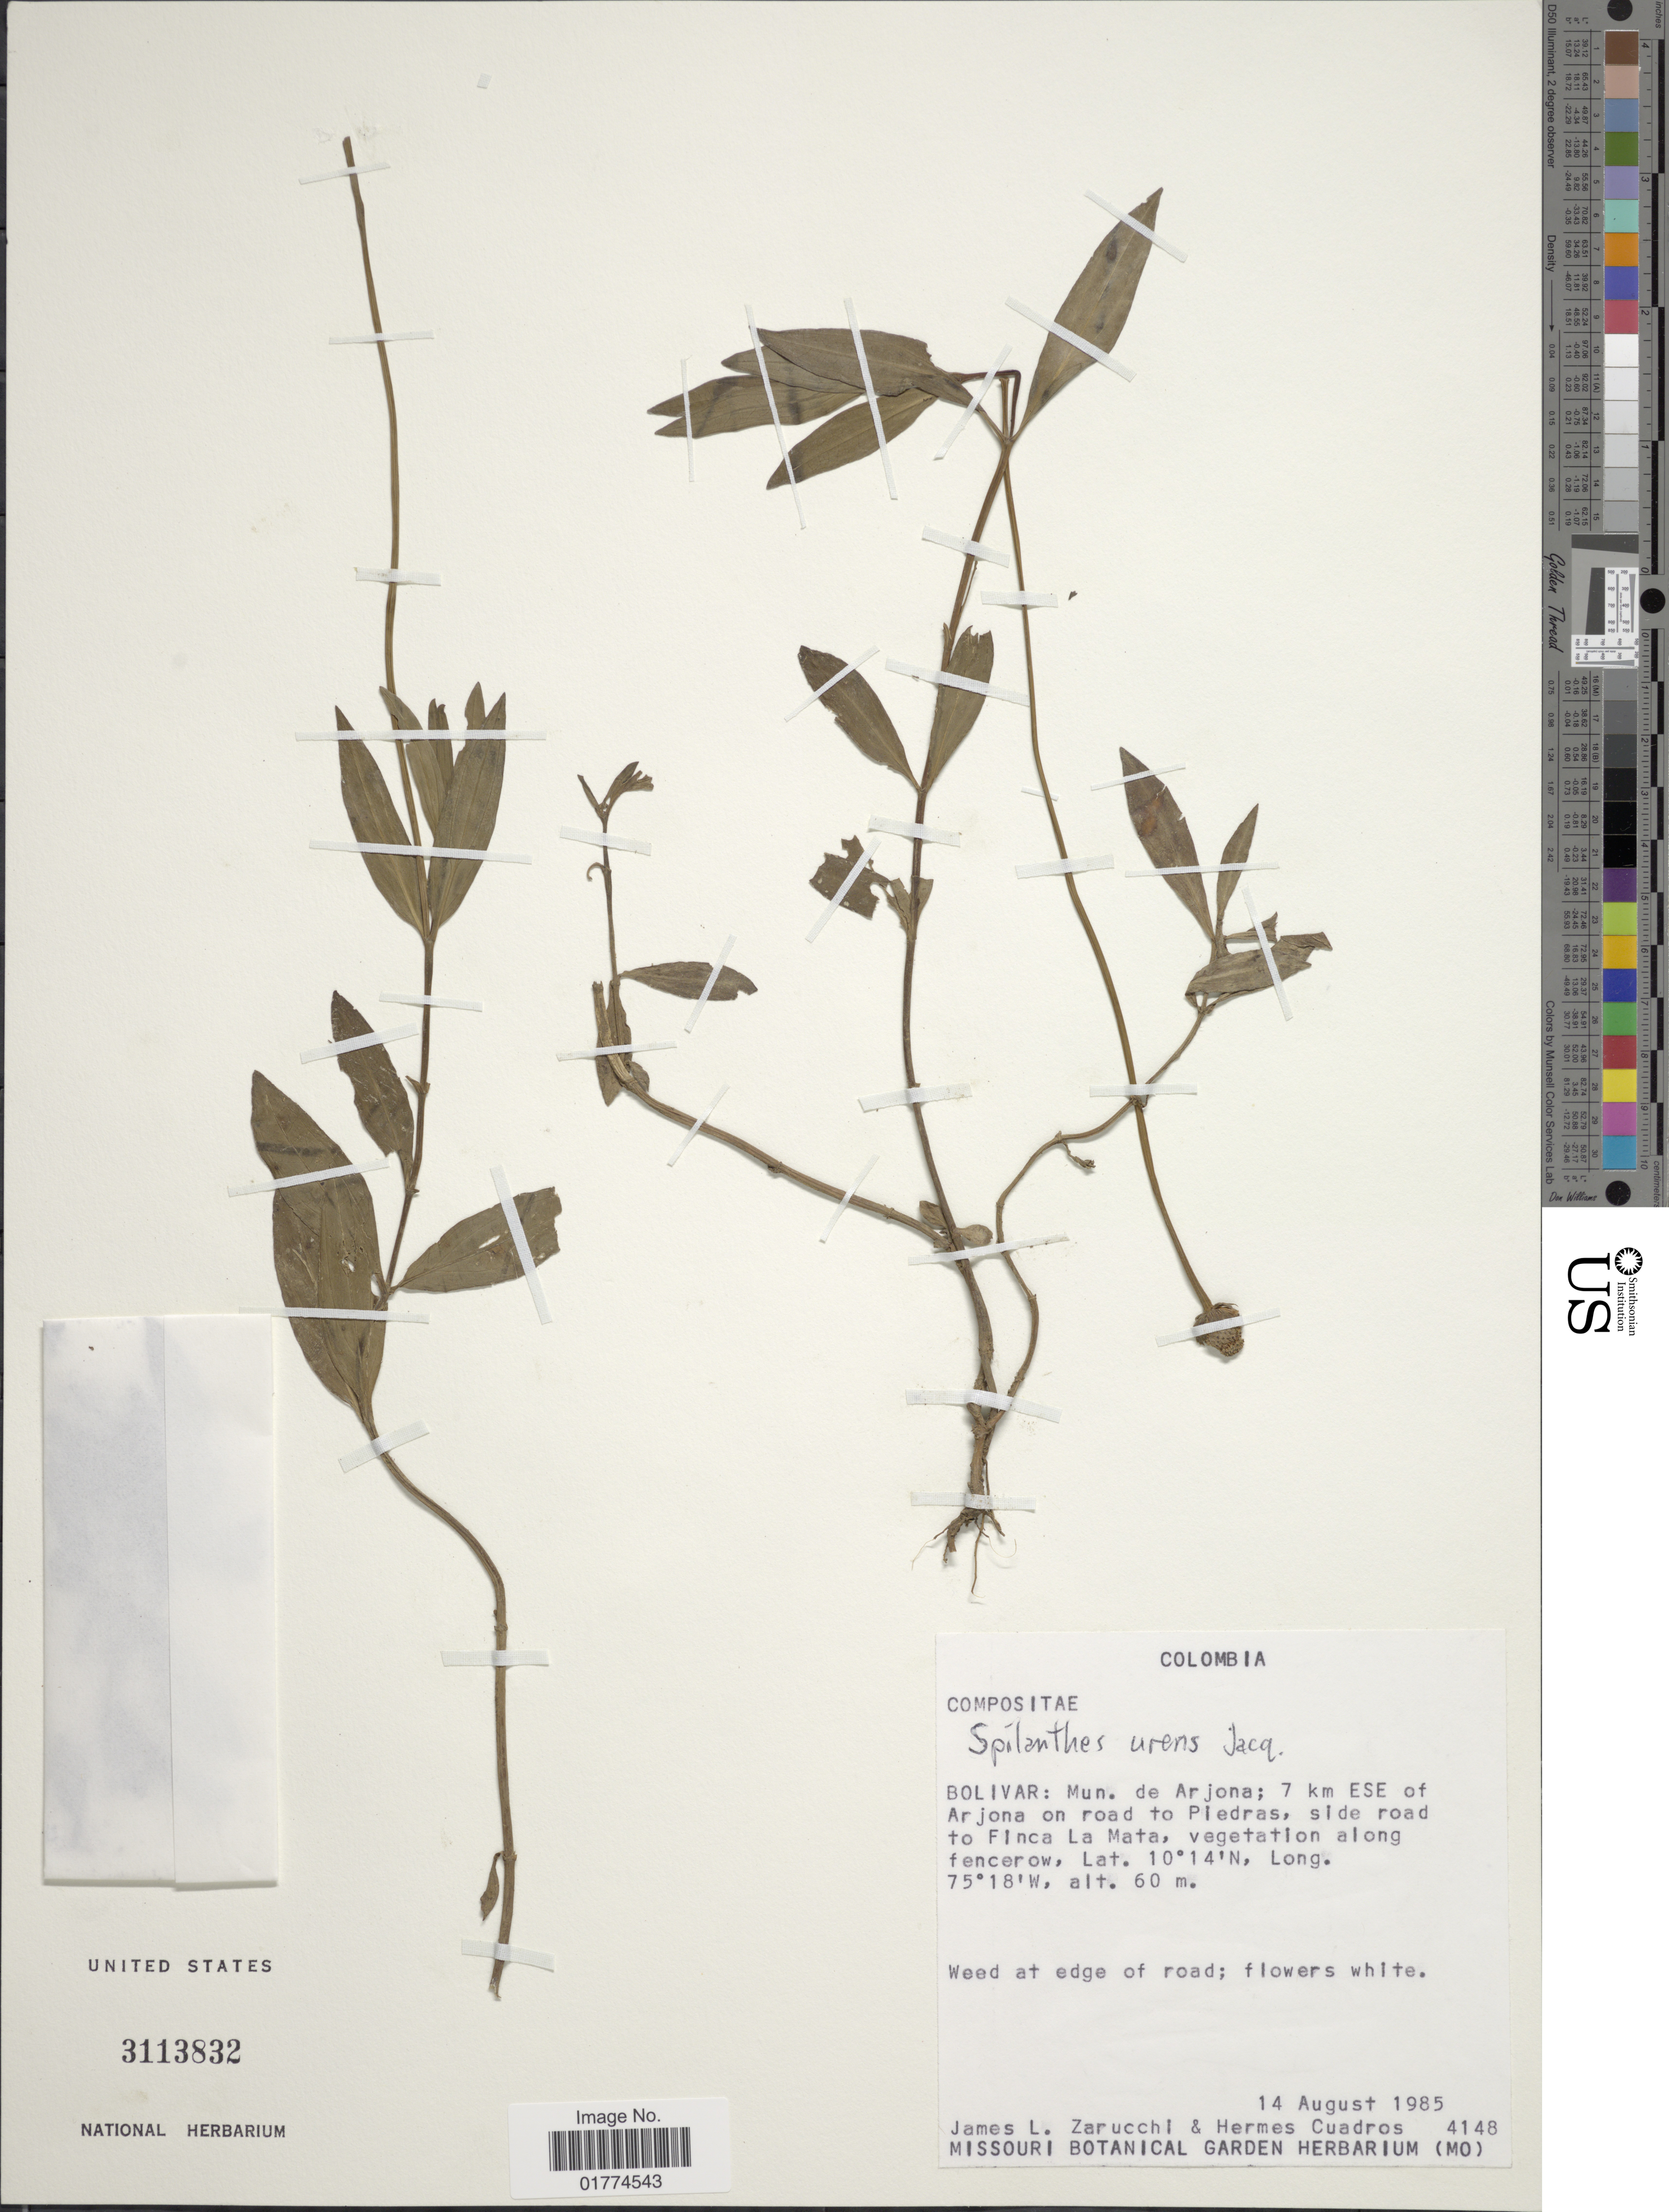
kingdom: Plantae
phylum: Tracheophyta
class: Magnoliopsida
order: Asterales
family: Asteraceae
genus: Spilanthes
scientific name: Spilanthes urens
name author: Jacq.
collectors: J. L. Zarucchi & H. Cuadros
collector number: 4148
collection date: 1985-08-14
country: Colombia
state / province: Bolívar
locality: Mun. de Arjona; 7 km ESE of Arjona on road to Piedras, side road to Finca La Mata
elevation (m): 60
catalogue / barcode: US 3113832